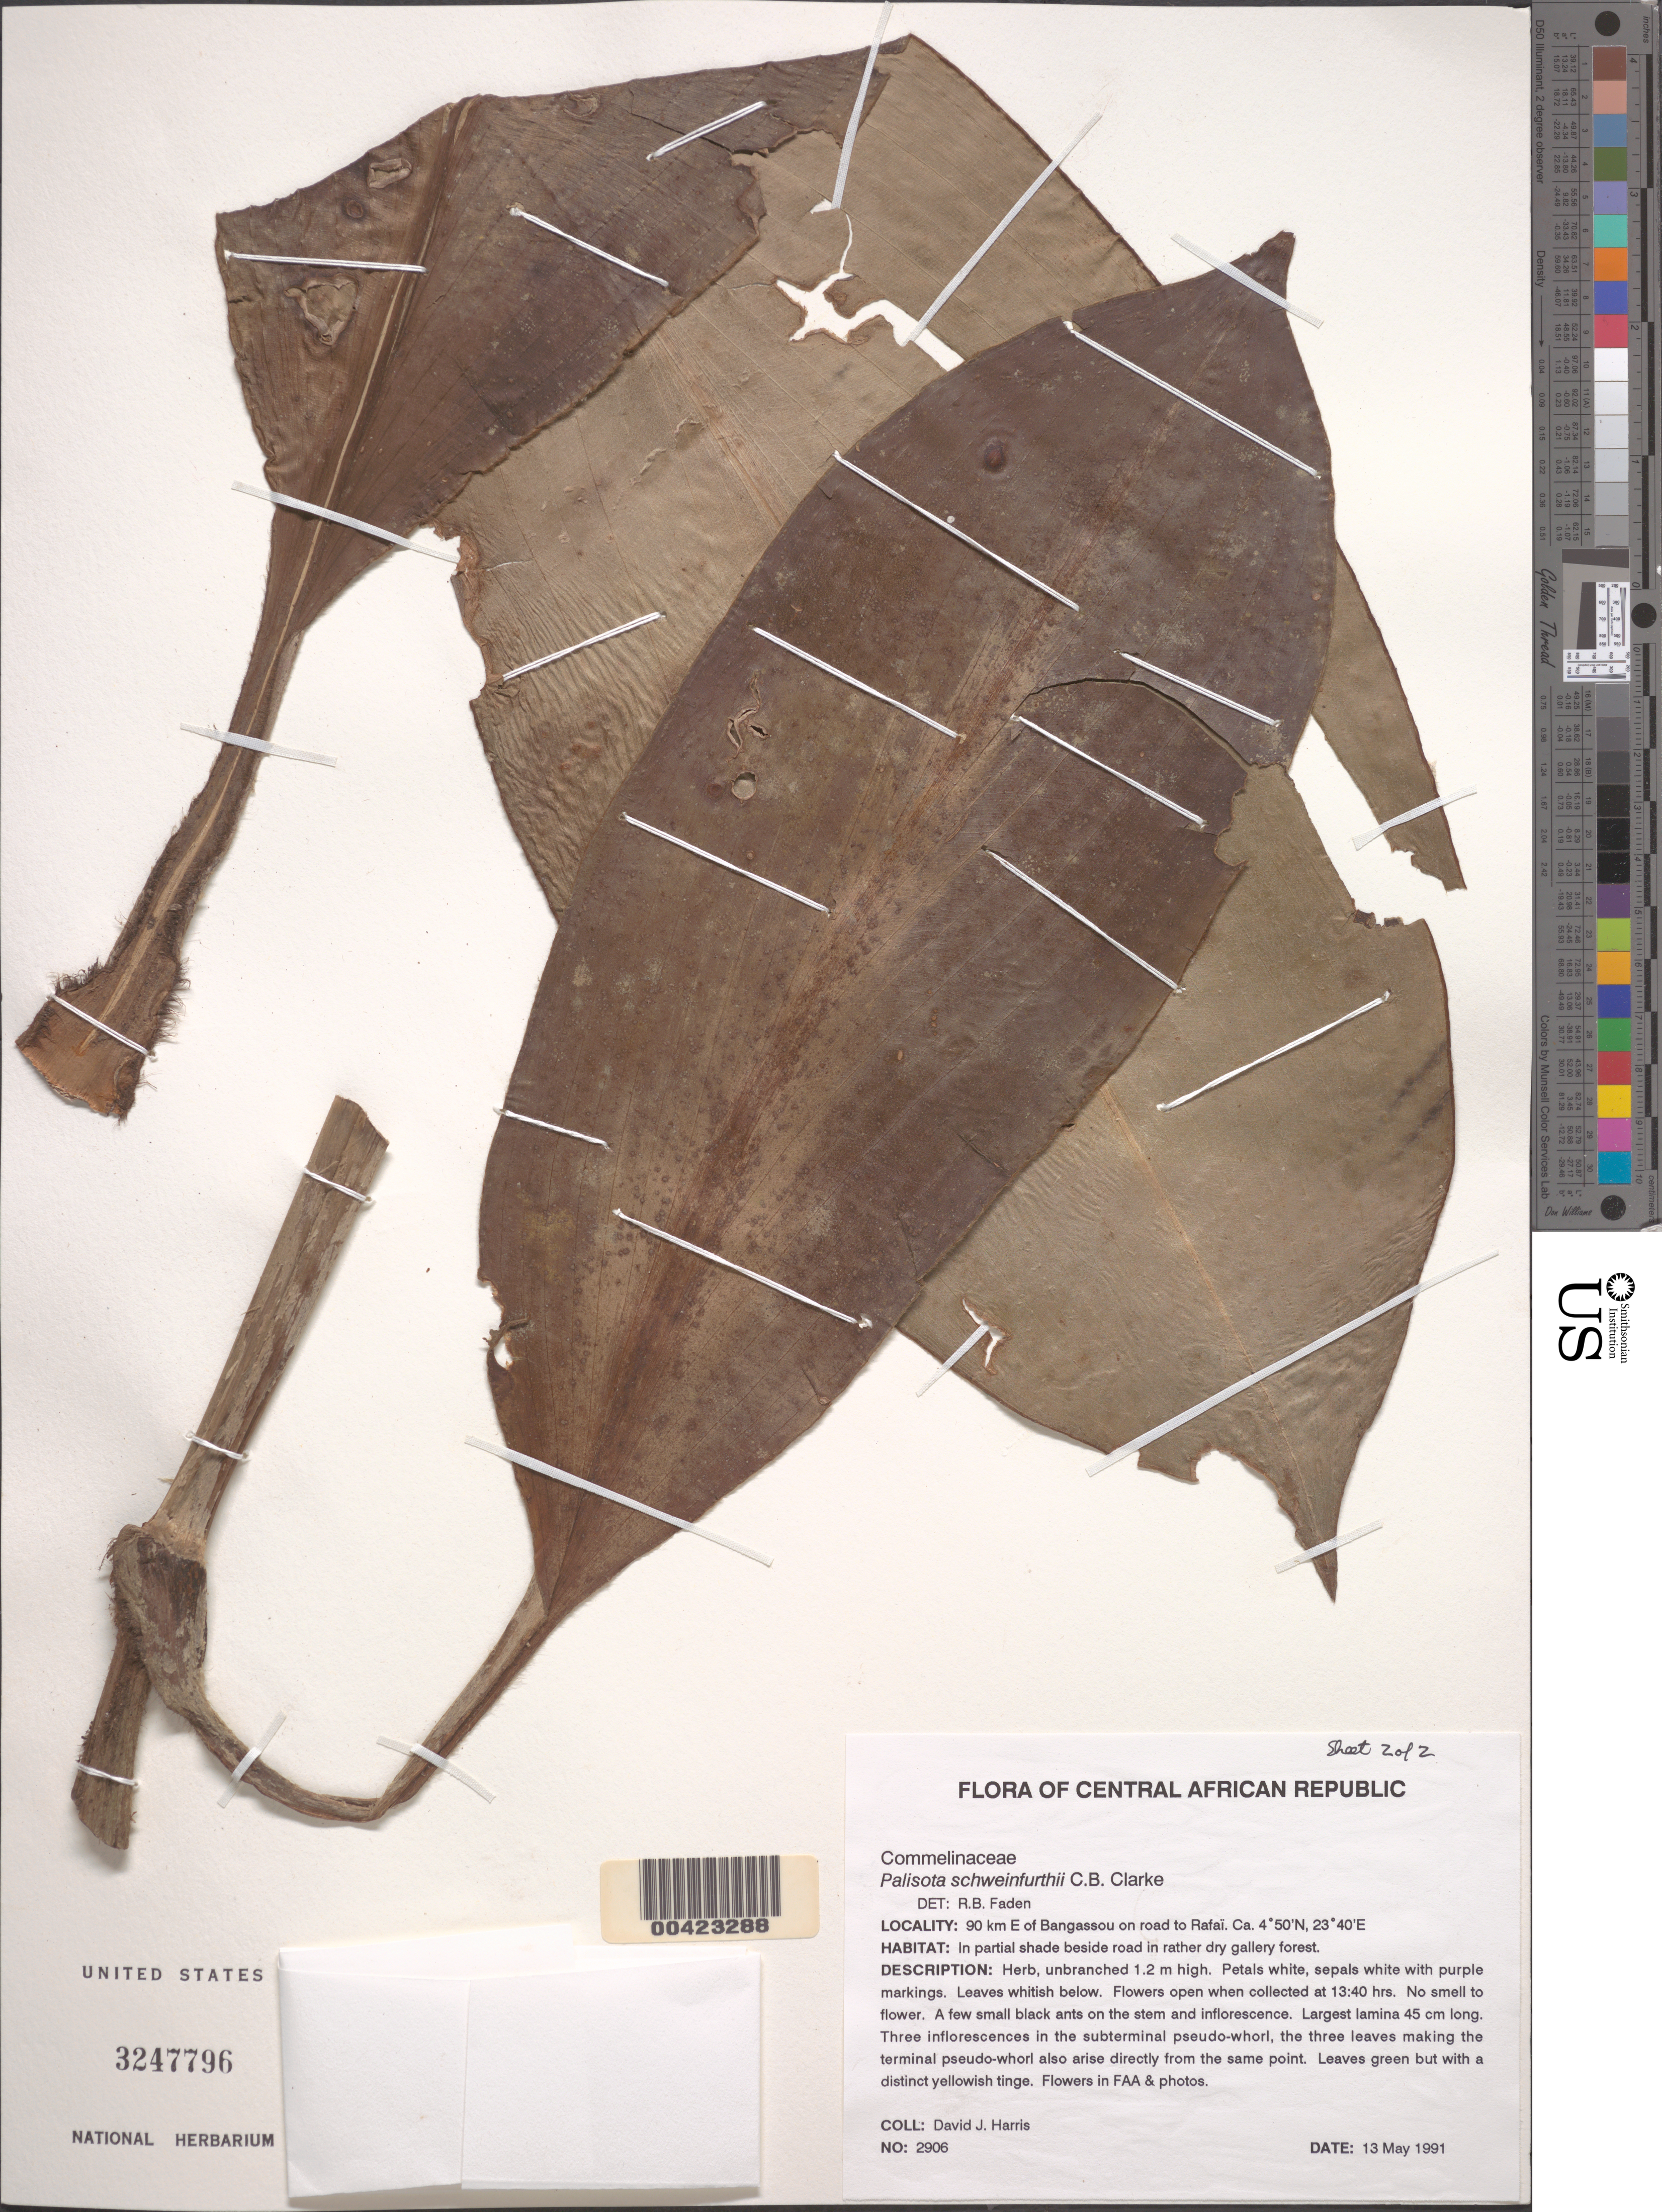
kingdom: Plantae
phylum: Tracheophyta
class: Liliopsida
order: Commelinales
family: Commelinaceae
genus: Palisota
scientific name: Palisota schweinfurthii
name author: C.B. Clarke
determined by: Faden, Robert B., (US), Smithsonian Institution - National Museum of Natural History (UNITED STATES)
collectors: D. J. Harris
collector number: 2906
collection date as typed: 13 May 1991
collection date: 1991-05-13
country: Central African Republic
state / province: Mbomou/ Sangha-Mbaere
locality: E of Bayanga on road to Rafai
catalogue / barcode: US 3247796